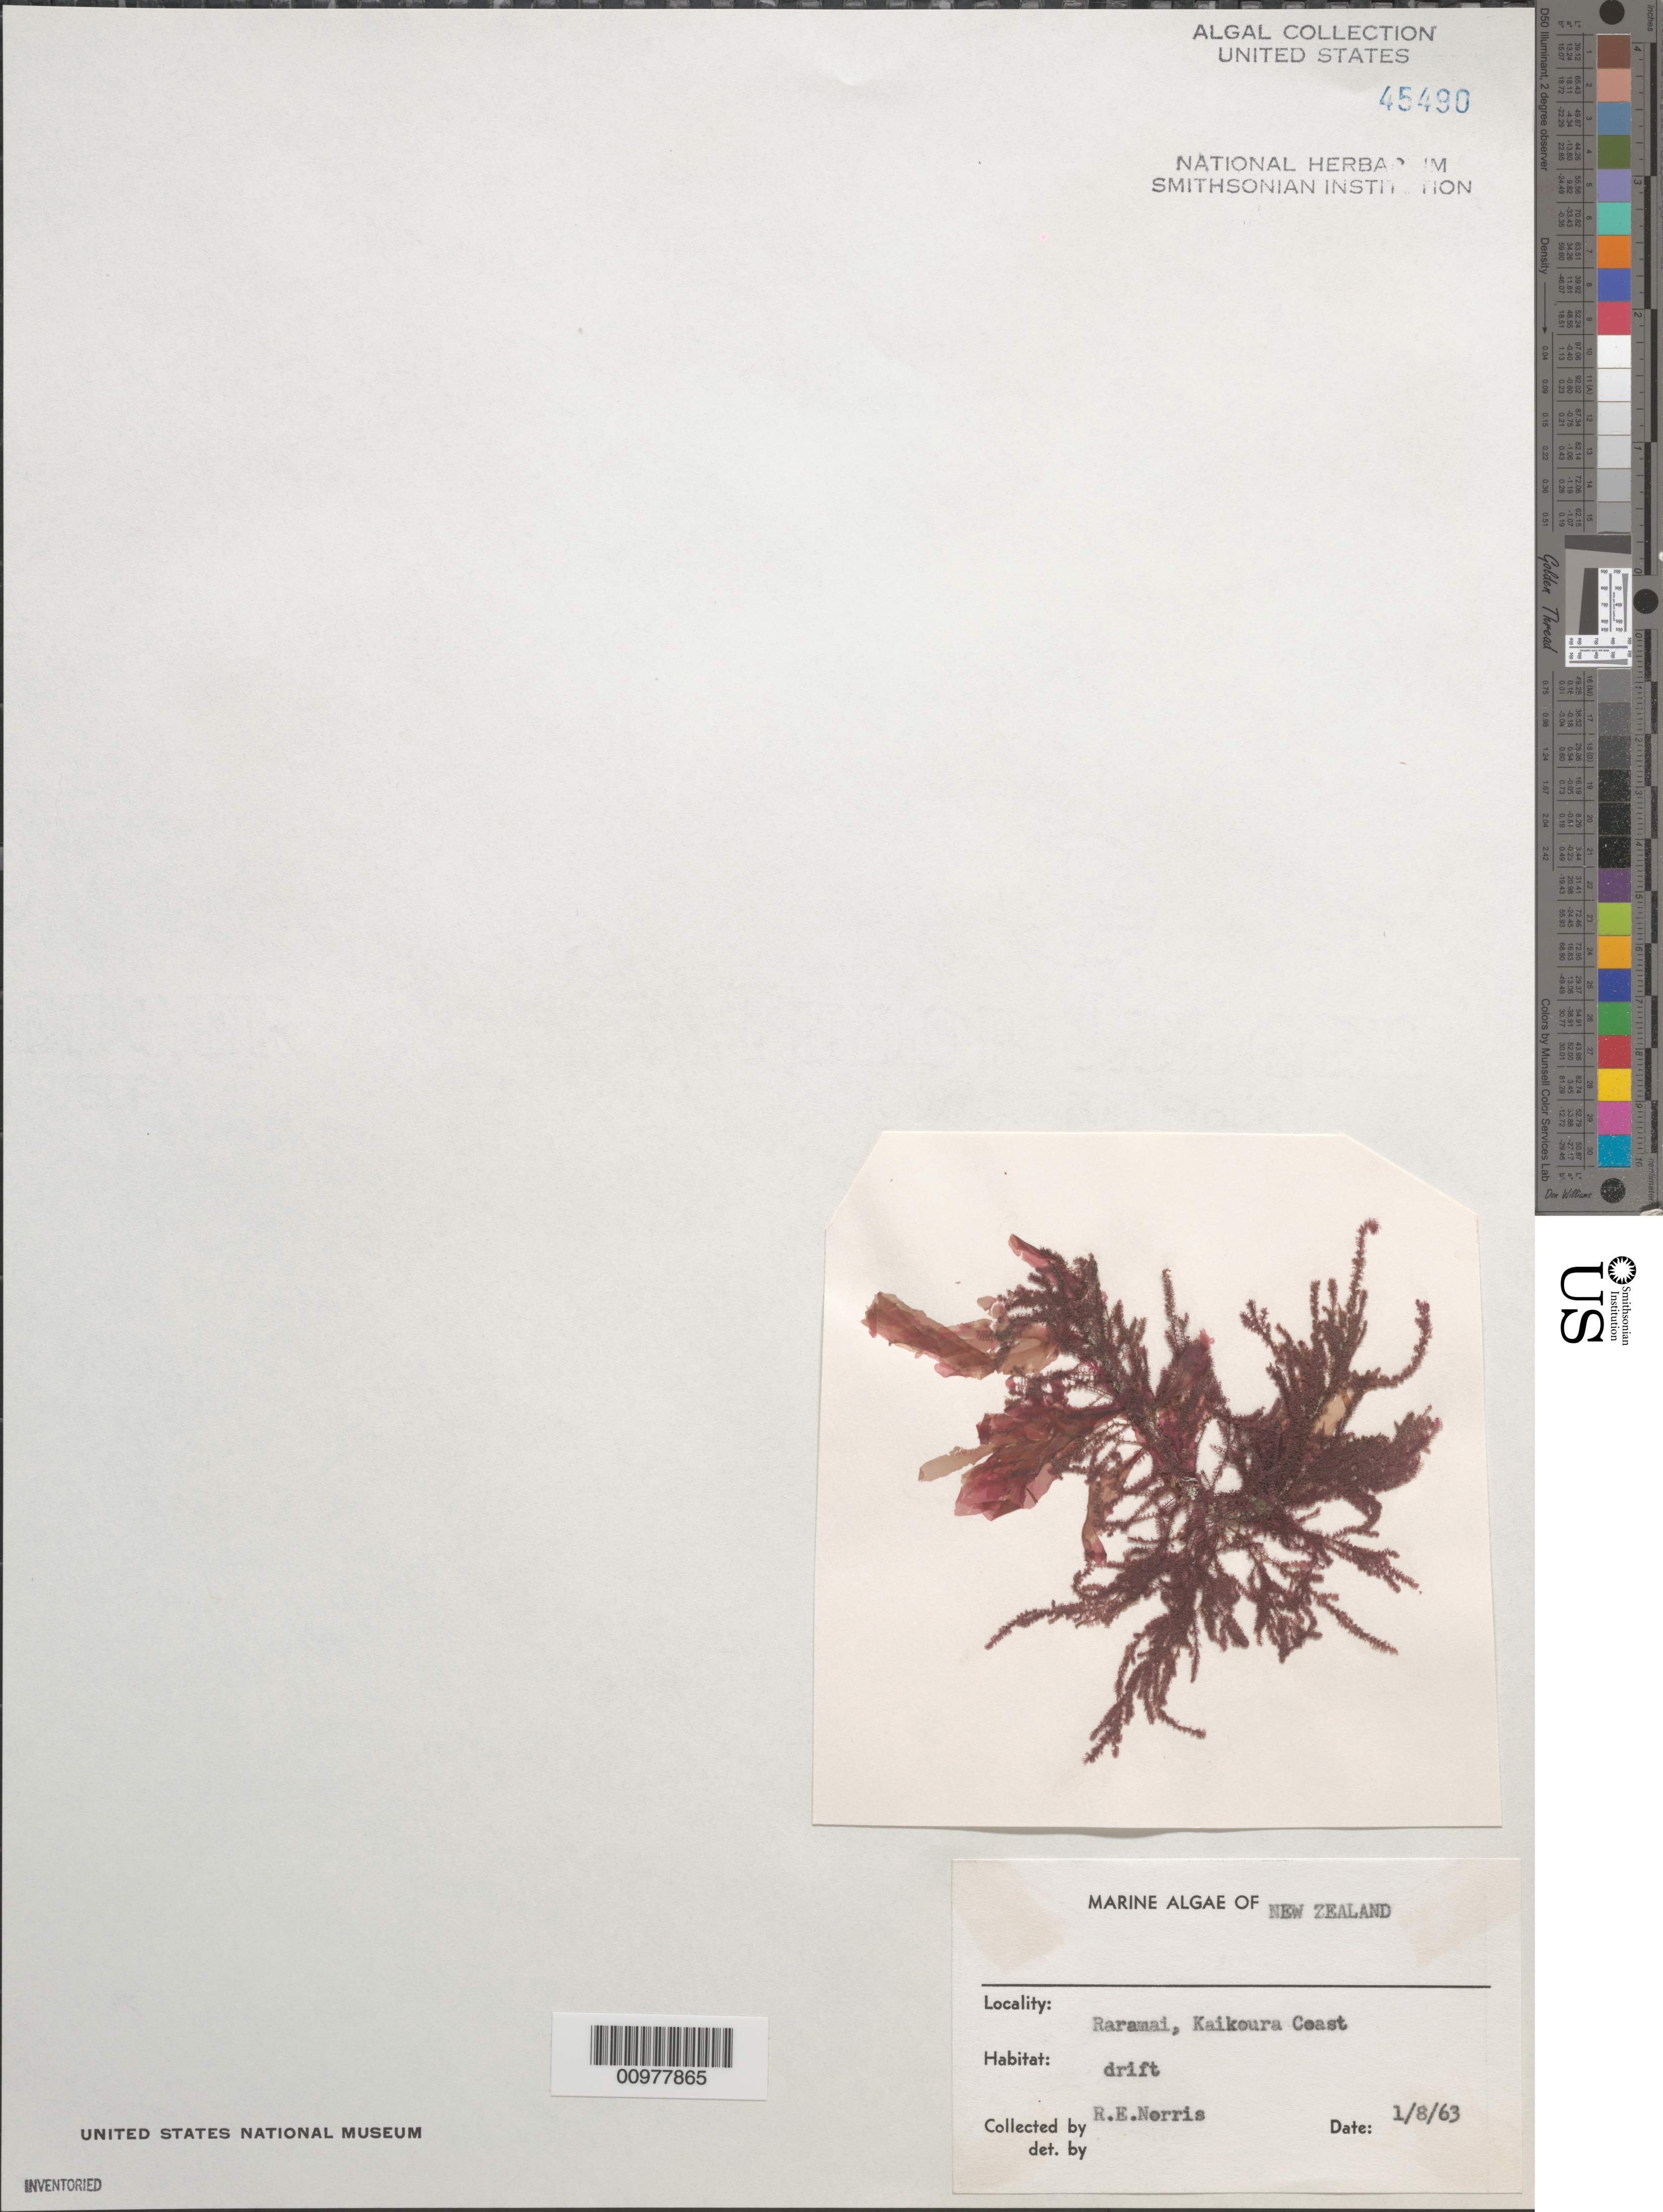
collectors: R. E. Norris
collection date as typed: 08 Jan 1963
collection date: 1963-01-08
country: New Zealand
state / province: Canterbury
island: South Island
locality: Raramai, Kaikoura coast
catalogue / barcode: US 45490